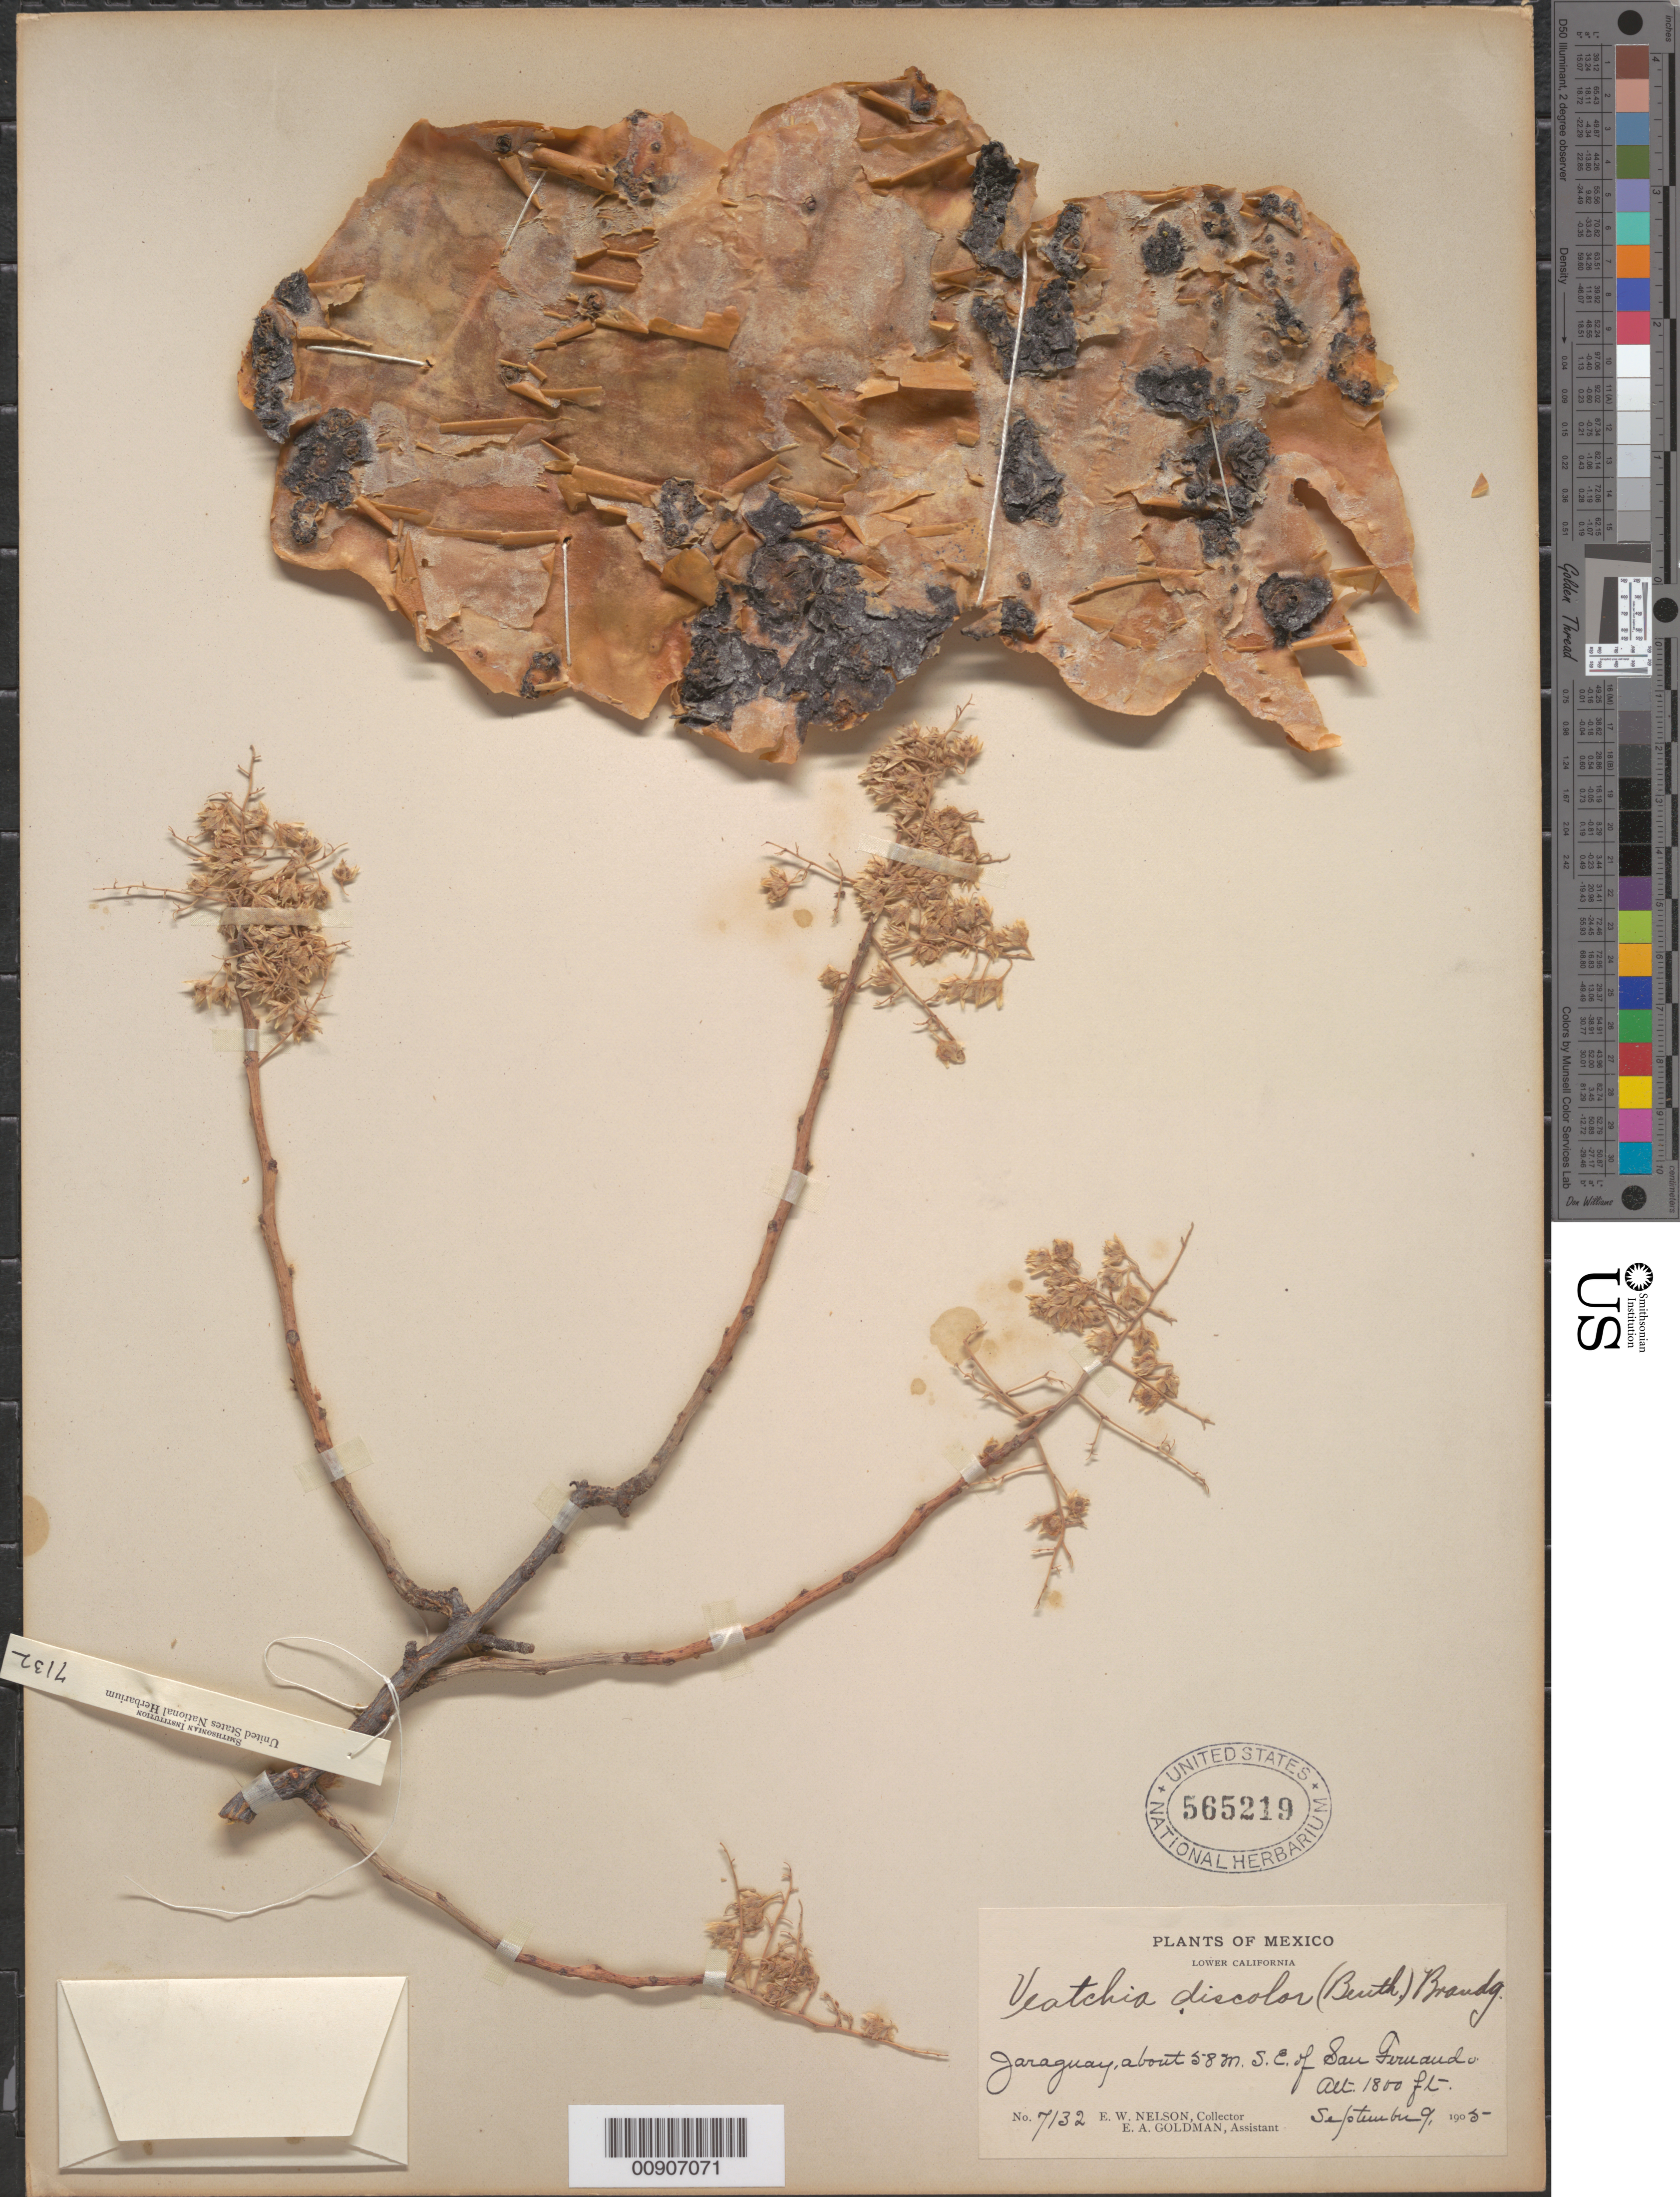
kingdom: Plantae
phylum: Tracheophyta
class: Magnoliopsida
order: Sapindales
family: Anacardiaceae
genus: Pachycormus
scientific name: Pachycormus discolor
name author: (Benth.) Coville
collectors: E. W. Nelson & E. A. Goldman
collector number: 7132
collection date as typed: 09 Sep 1905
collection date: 1905-09-09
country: Mexico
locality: Jaraguay, about 58 m. SE of San Fernando. Lower California.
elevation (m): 549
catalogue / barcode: US 565219